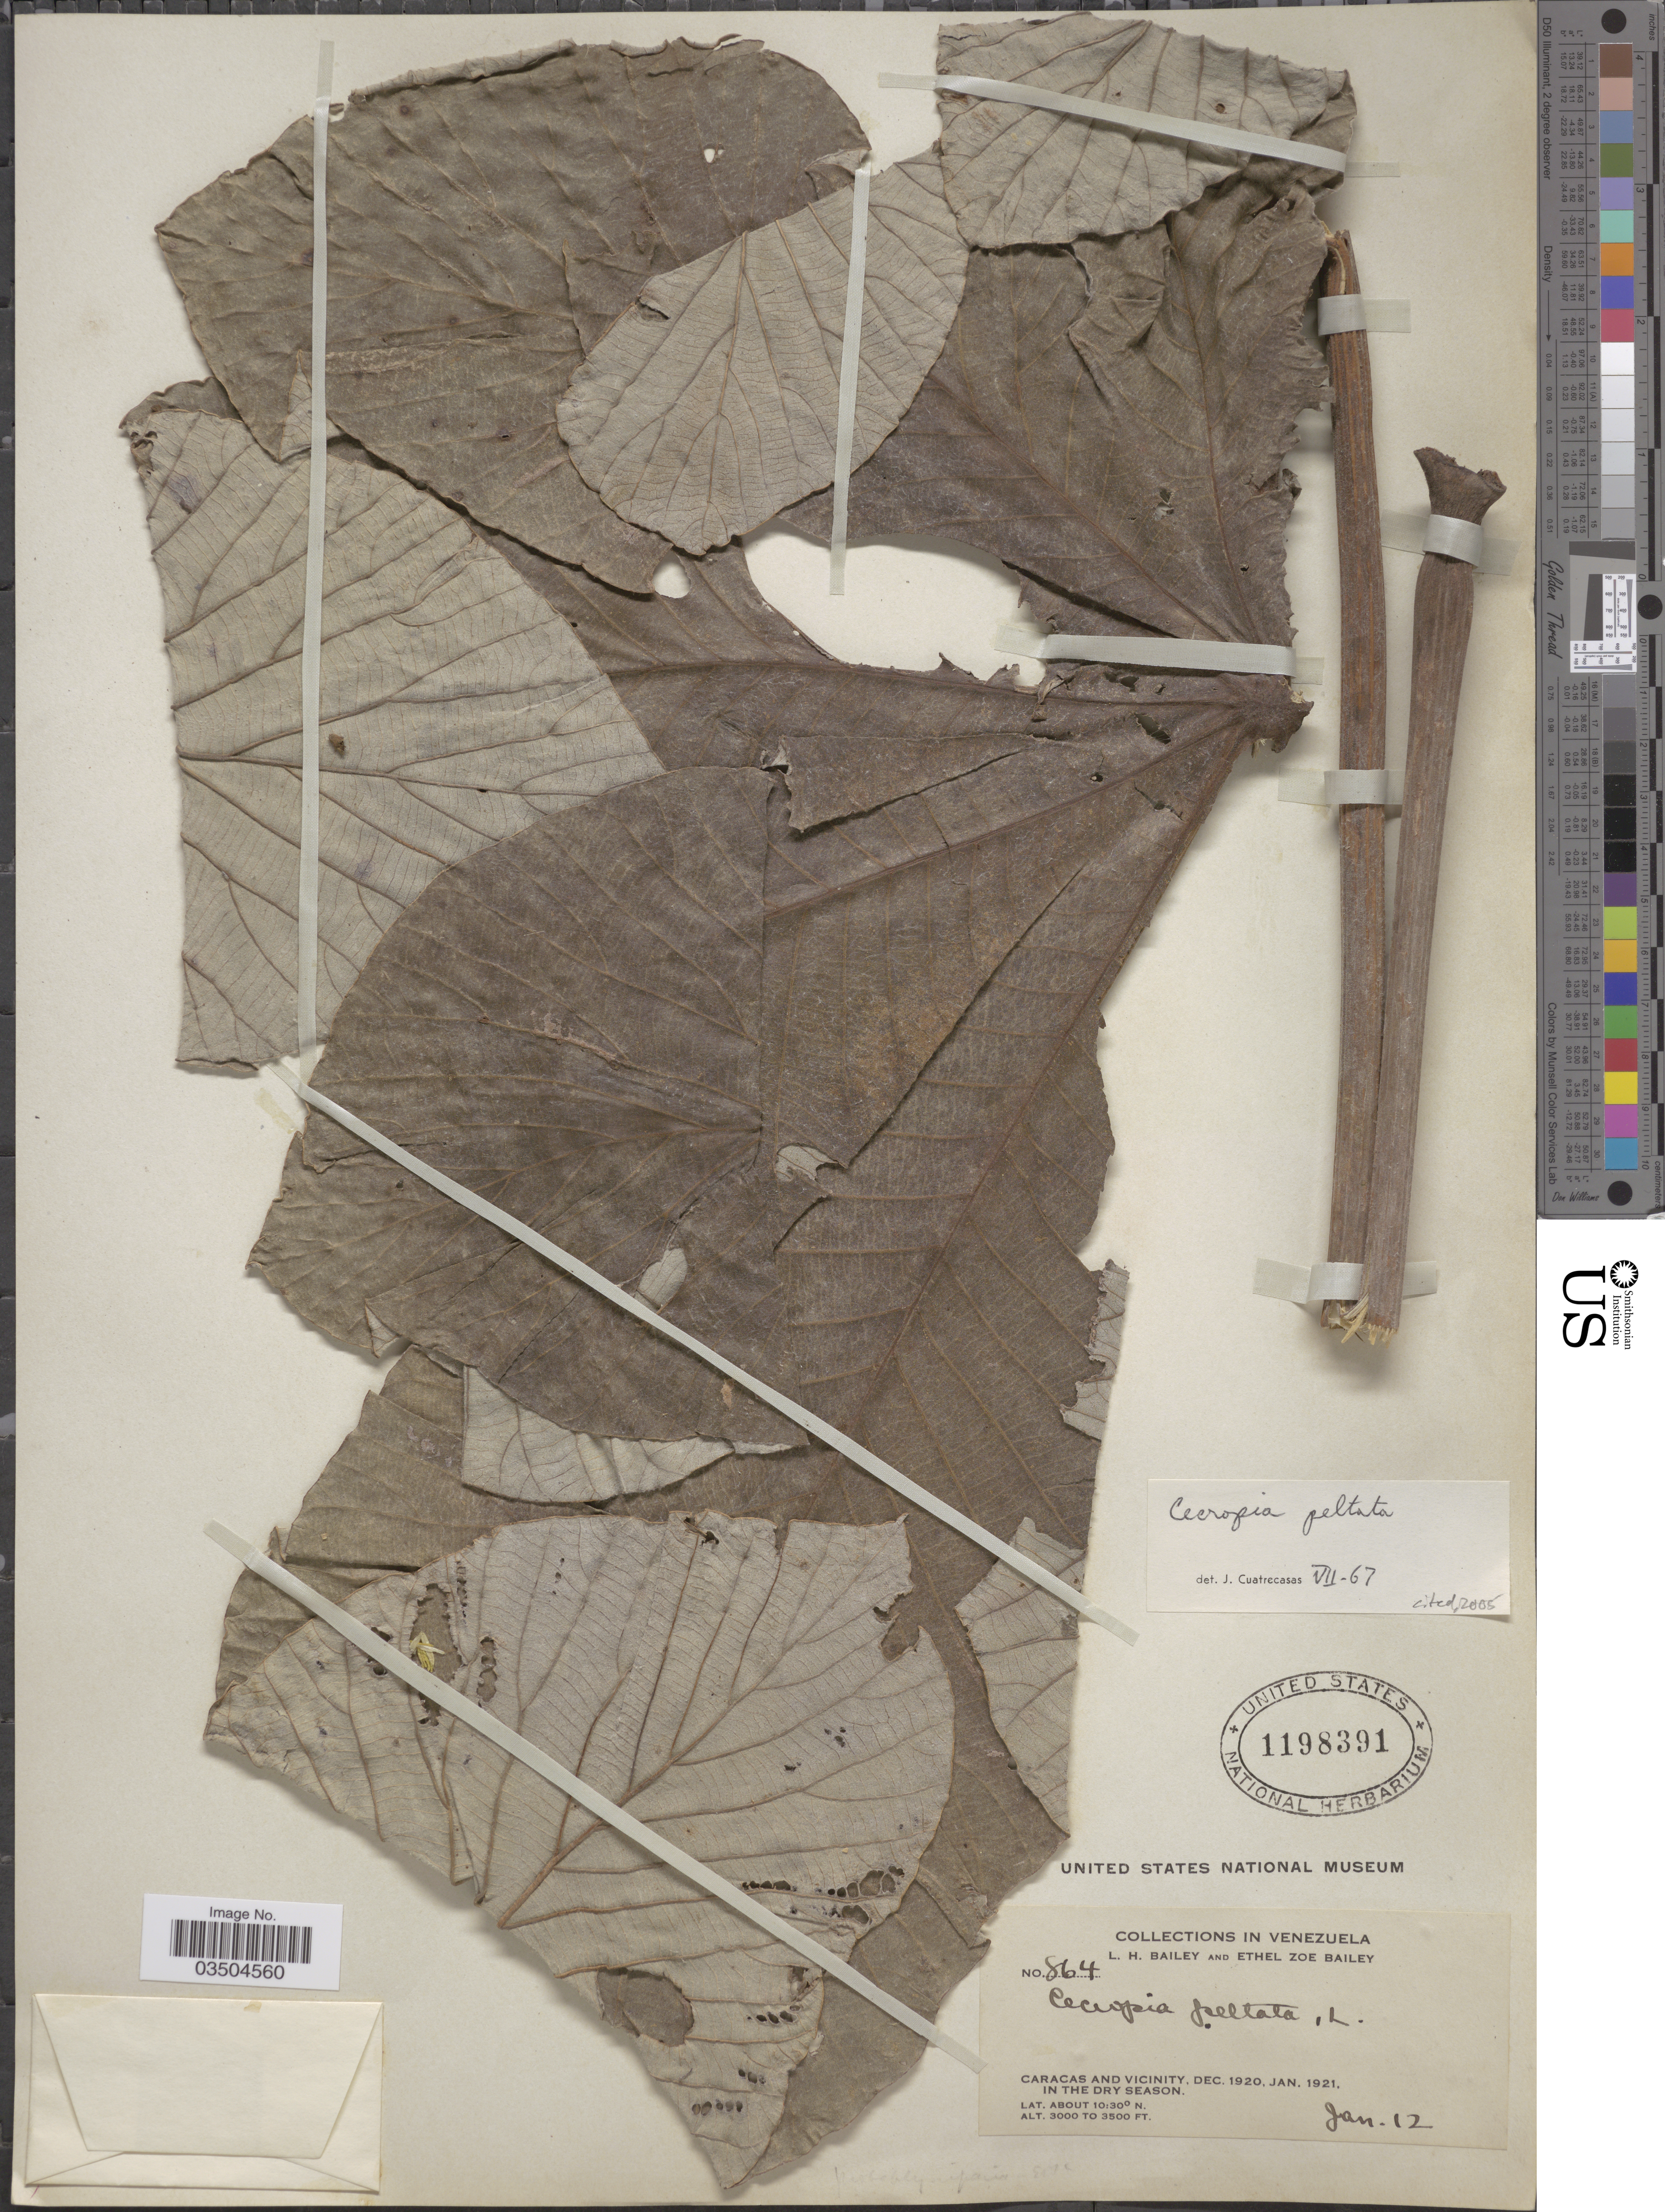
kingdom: Plantae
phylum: Tracheophyta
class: Magnoliopsida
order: Rosales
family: Urticaceae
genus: Cecropia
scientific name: Cecropia peltata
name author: L.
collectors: L. H. Bailey & E. Z. Bailey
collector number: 864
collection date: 1921-01-12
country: Venezuela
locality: Caracas and Vicinity.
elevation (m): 914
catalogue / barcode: US 1198391